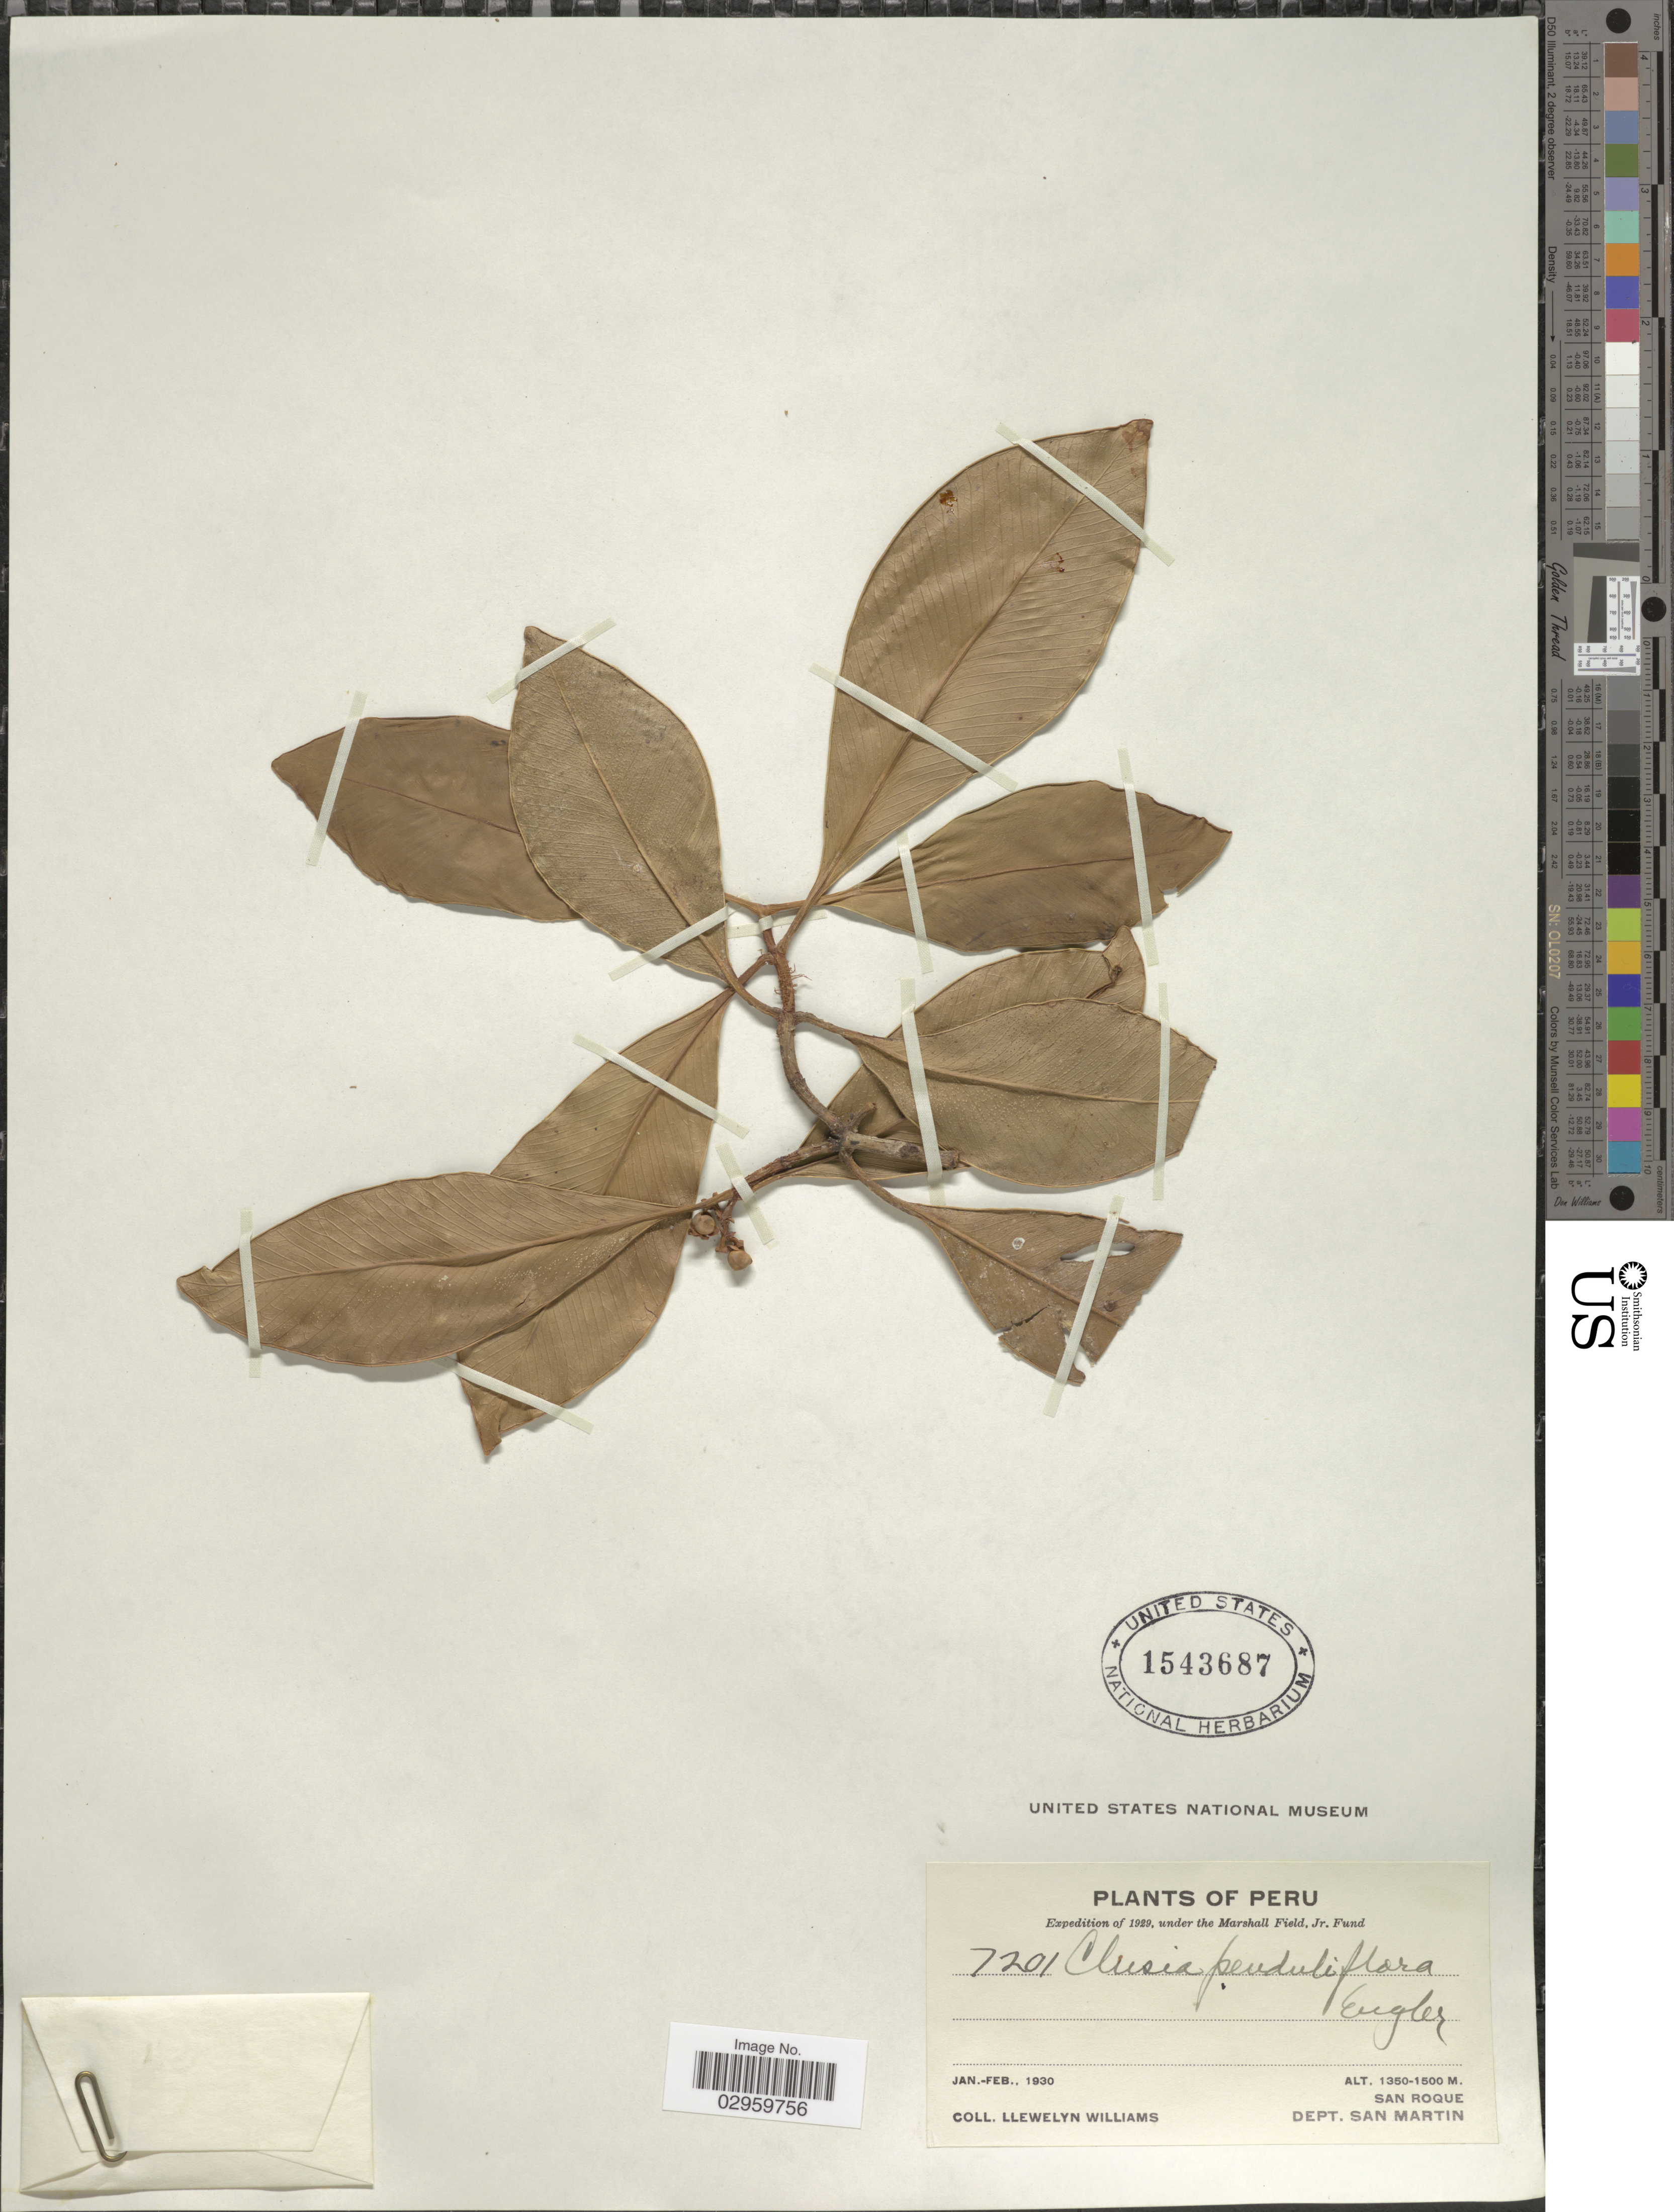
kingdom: Plantae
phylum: Tracheophyta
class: Magnoliopsida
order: Malpighiales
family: Clusiaceae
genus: Clusia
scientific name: Clusia penduliflora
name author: Engl.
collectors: Ll. Williams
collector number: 7201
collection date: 1930-01/1930-02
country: Peru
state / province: San Martín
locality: San Roque. Dept. San Martin.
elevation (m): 1350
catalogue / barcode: US 1543687